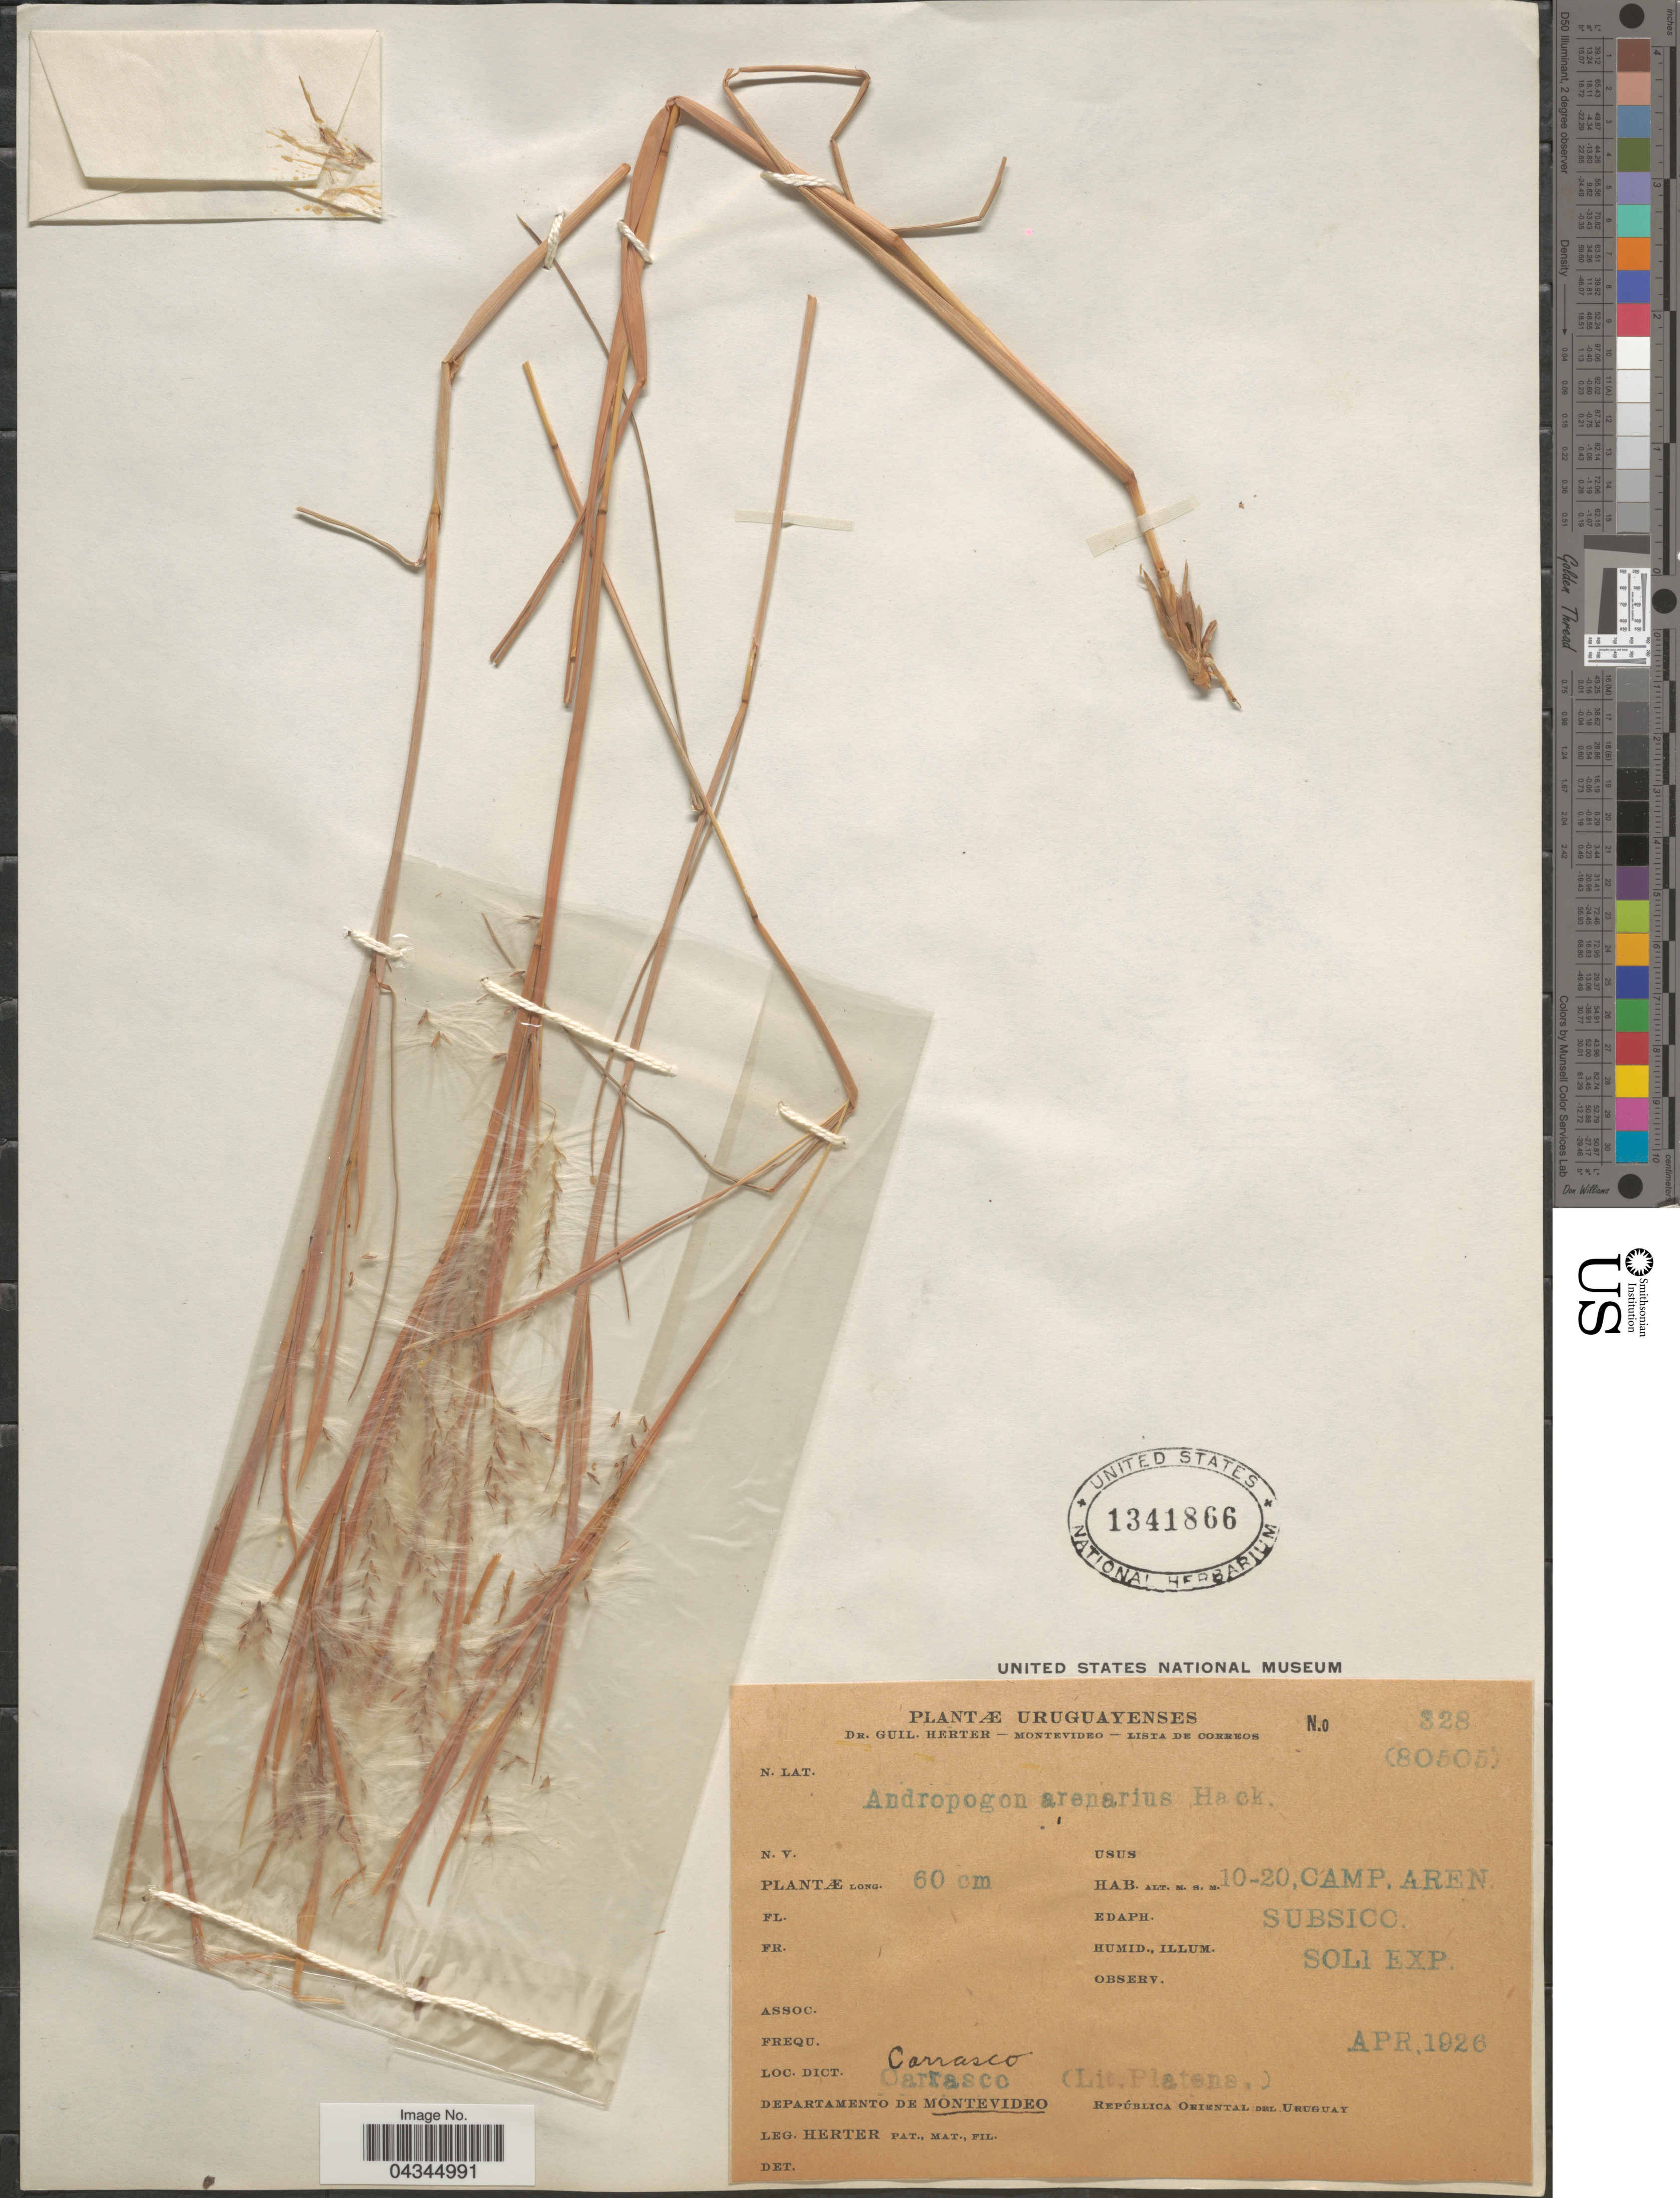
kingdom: Plantae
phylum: Tracheophyta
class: Liliopsida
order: Poales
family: Poaceae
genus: Andropogon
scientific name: Andropogon arenarius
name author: Hack.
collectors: G. Herter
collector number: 328/80505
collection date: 1926-04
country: Uruguay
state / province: Montevideo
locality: Dict. Carrasco. Departamento de Montevideo. República Oriental del Uruguay.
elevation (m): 10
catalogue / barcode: US 1341866